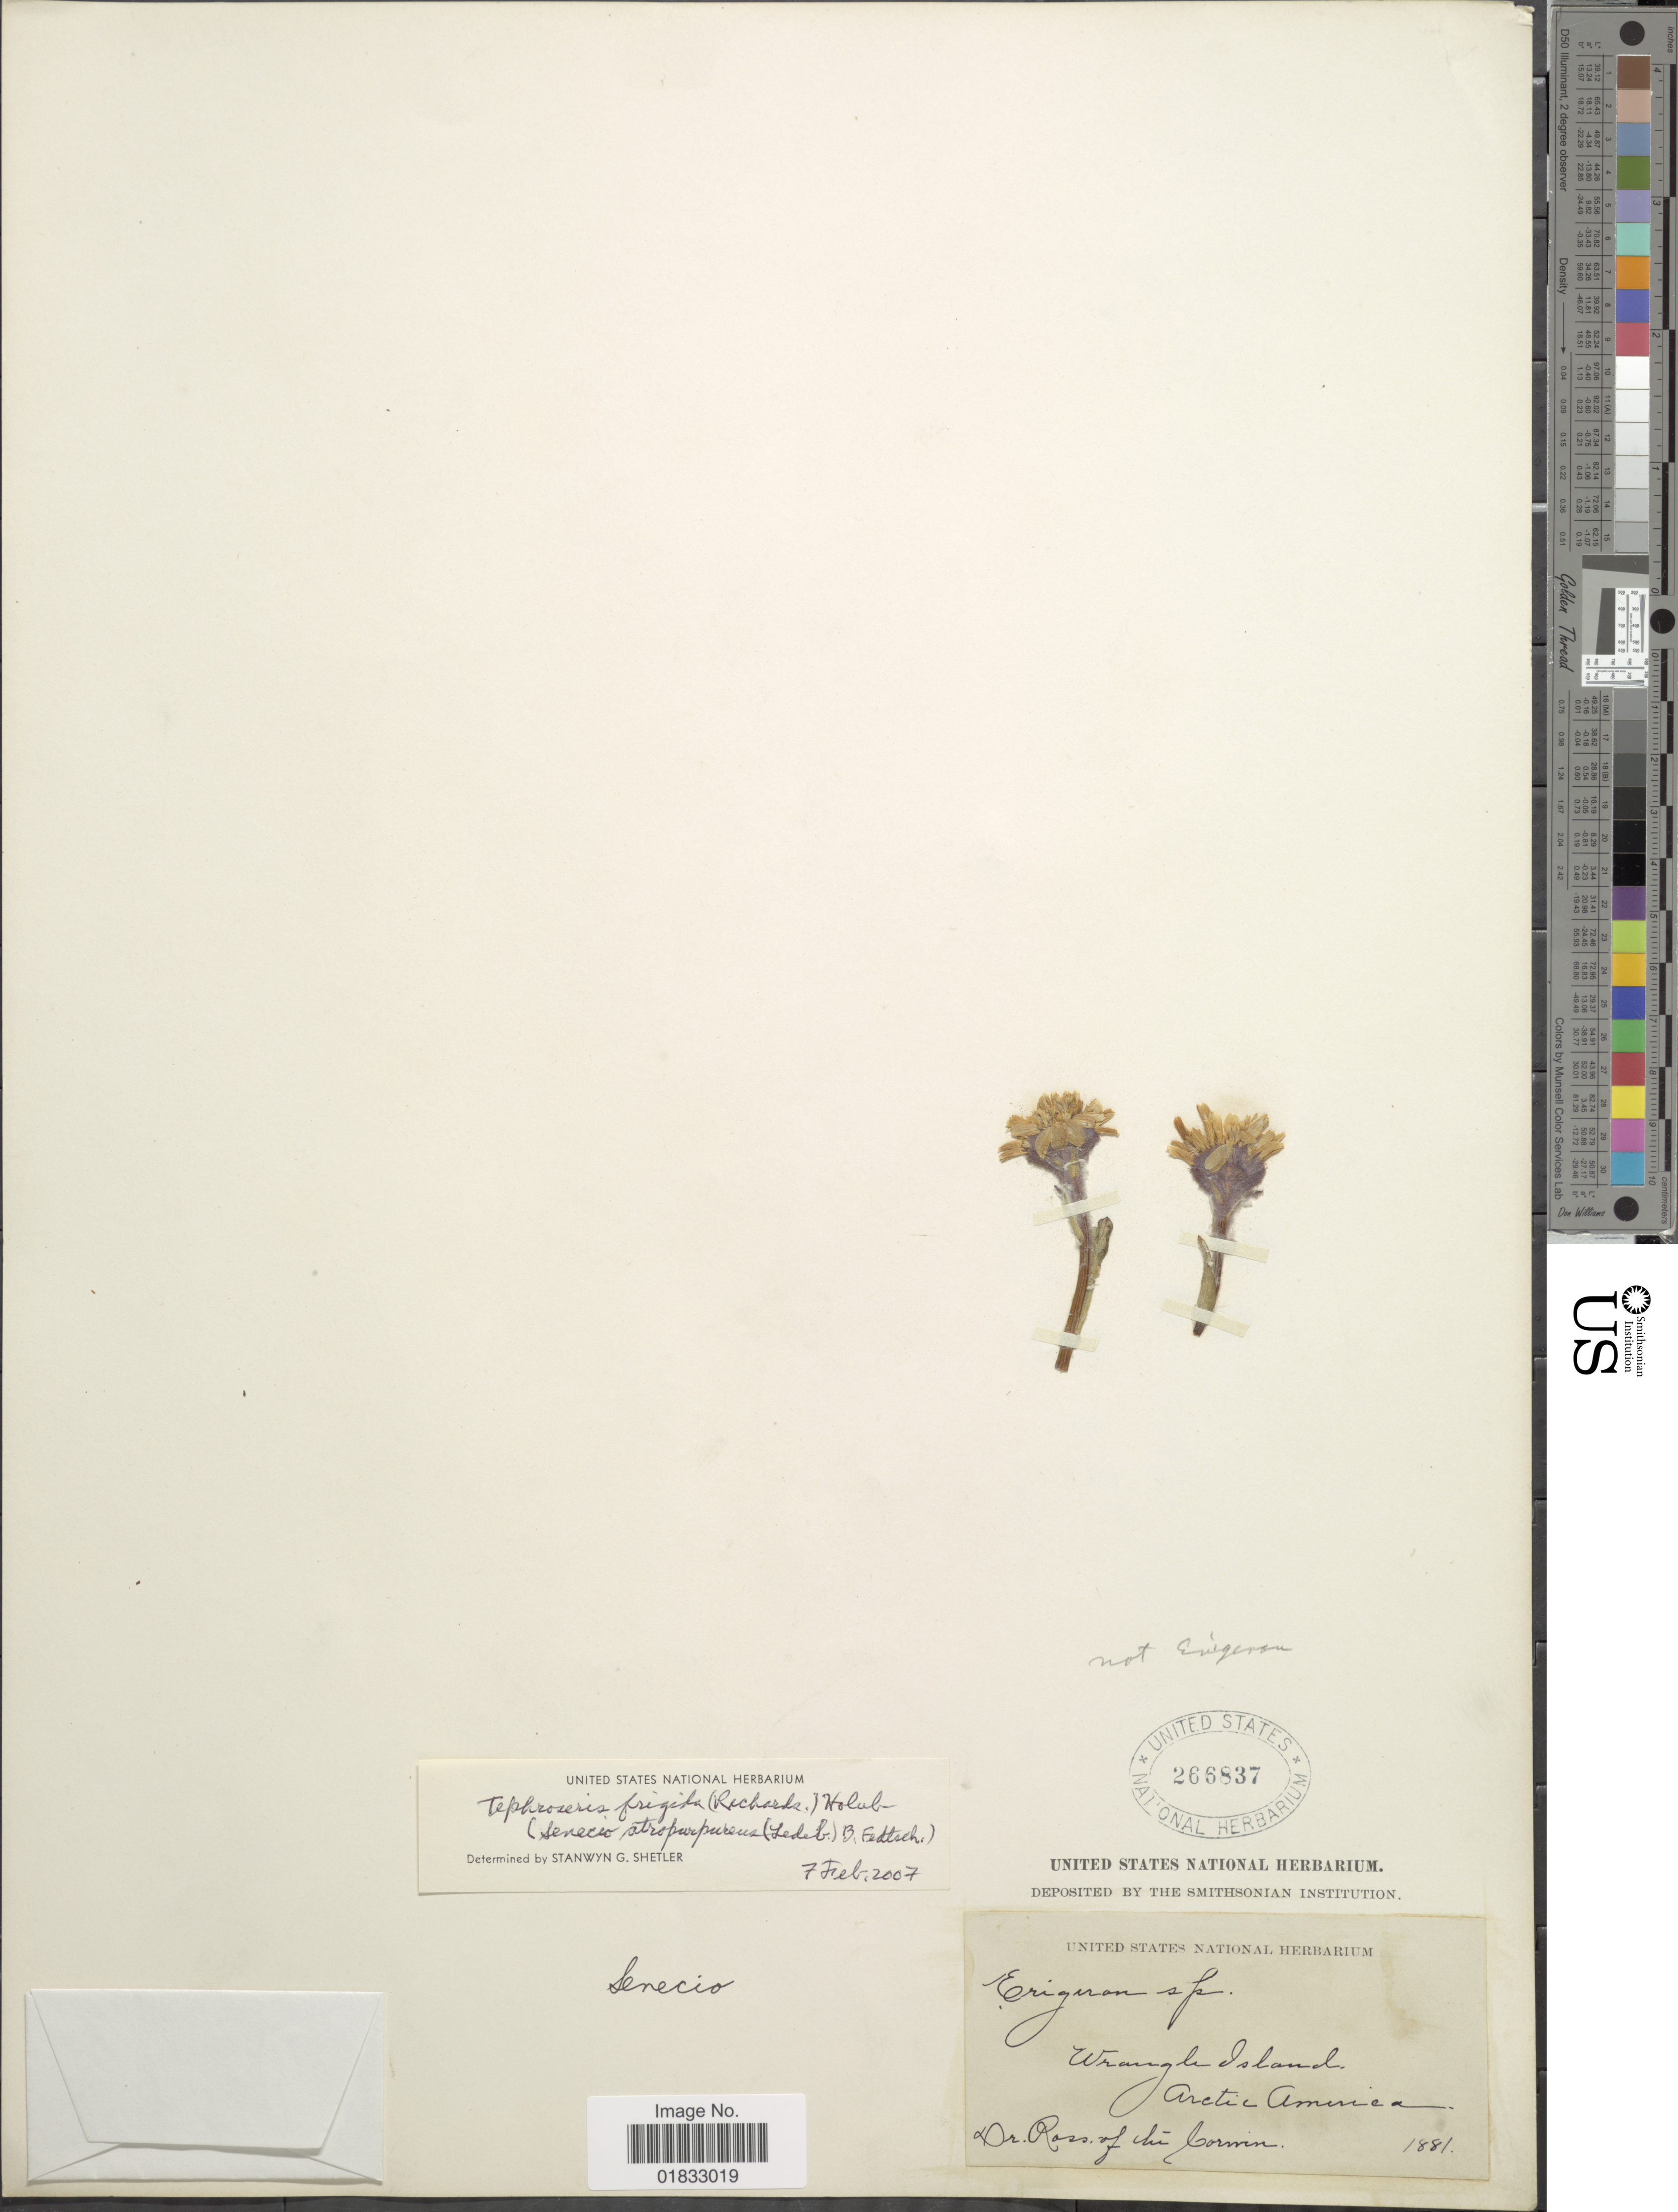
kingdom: Plantae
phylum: Tracheophyta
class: Magnoliopsida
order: Asterales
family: Asteraceae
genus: Tephroseris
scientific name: Tephroseris frigida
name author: (Richardson) Holub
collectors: -. Ross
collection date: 1881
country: Russian Federation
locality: Wrangle Island, Arctic America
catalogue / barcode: US 266837